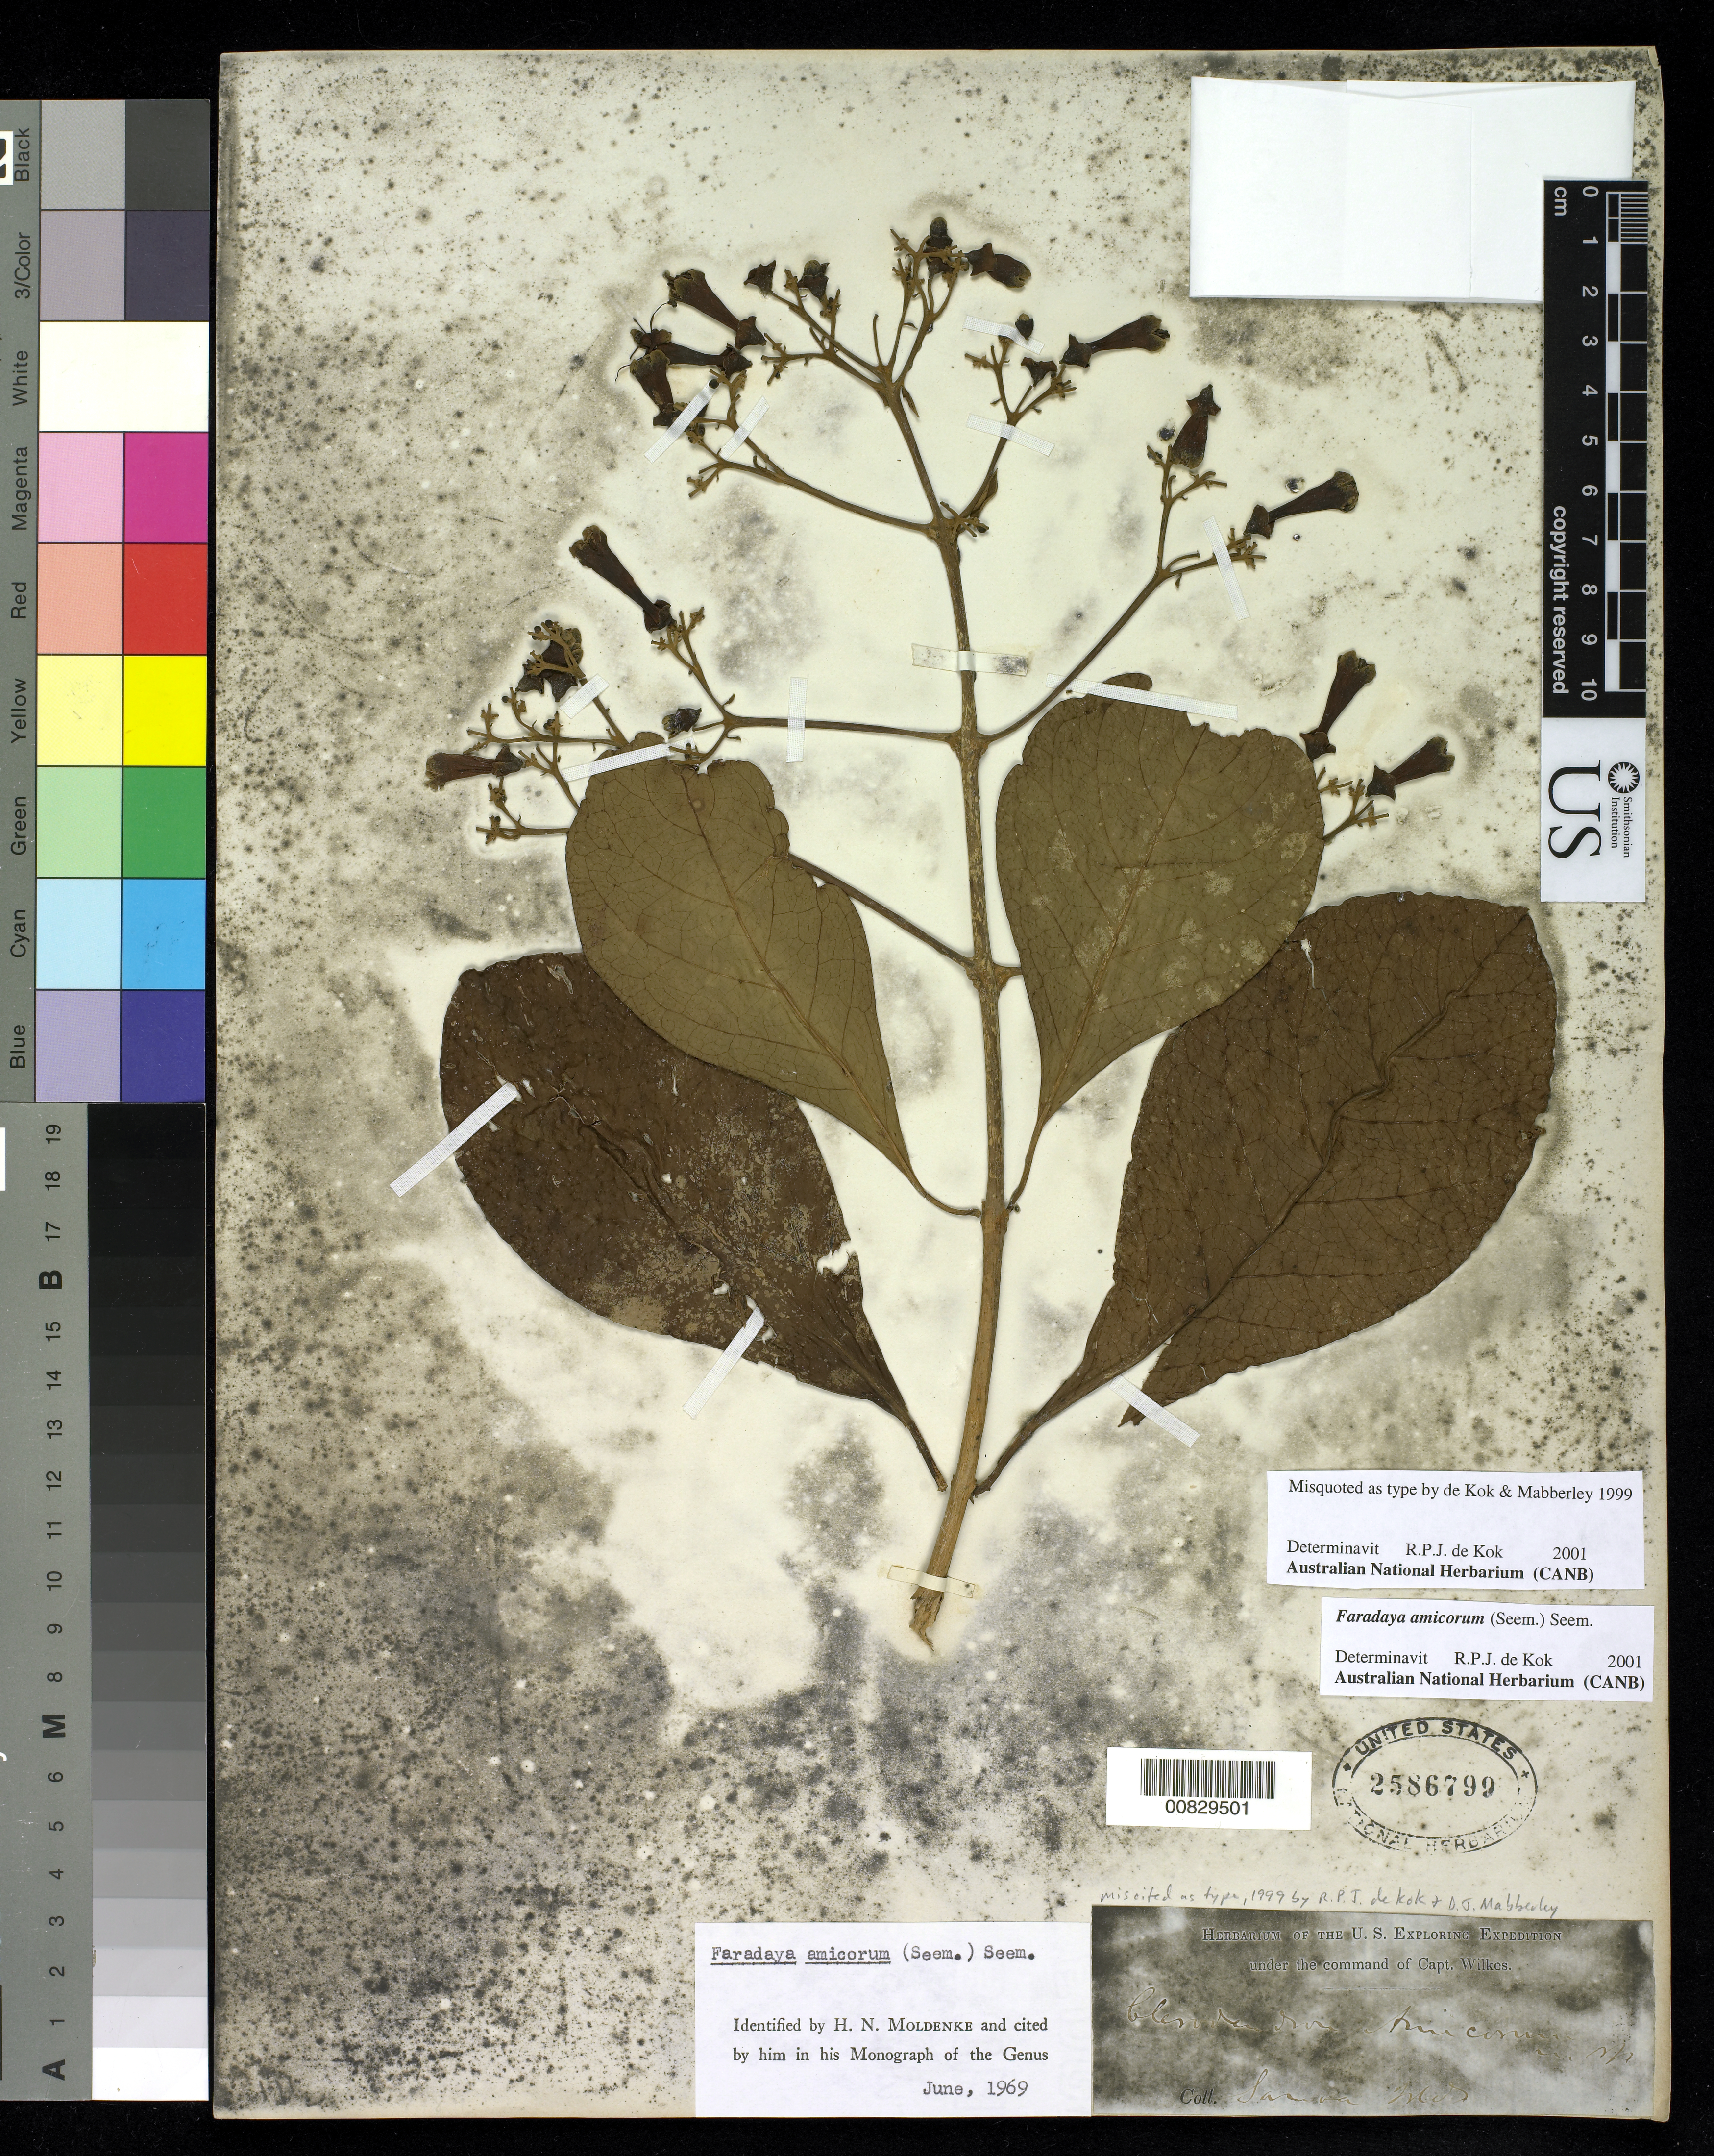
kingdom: Plantae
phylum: Tracheophyta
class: Magnoliopsida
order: Lamiales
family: Lamiaceae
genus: Faradaya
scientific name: Faradaya amicorum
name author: (Seem.) Seem.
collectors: Wilkes Explor. Exped.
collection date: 1838/1842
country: American Samoa / Samoa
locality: Samoan Islands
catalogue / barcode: US 2586799